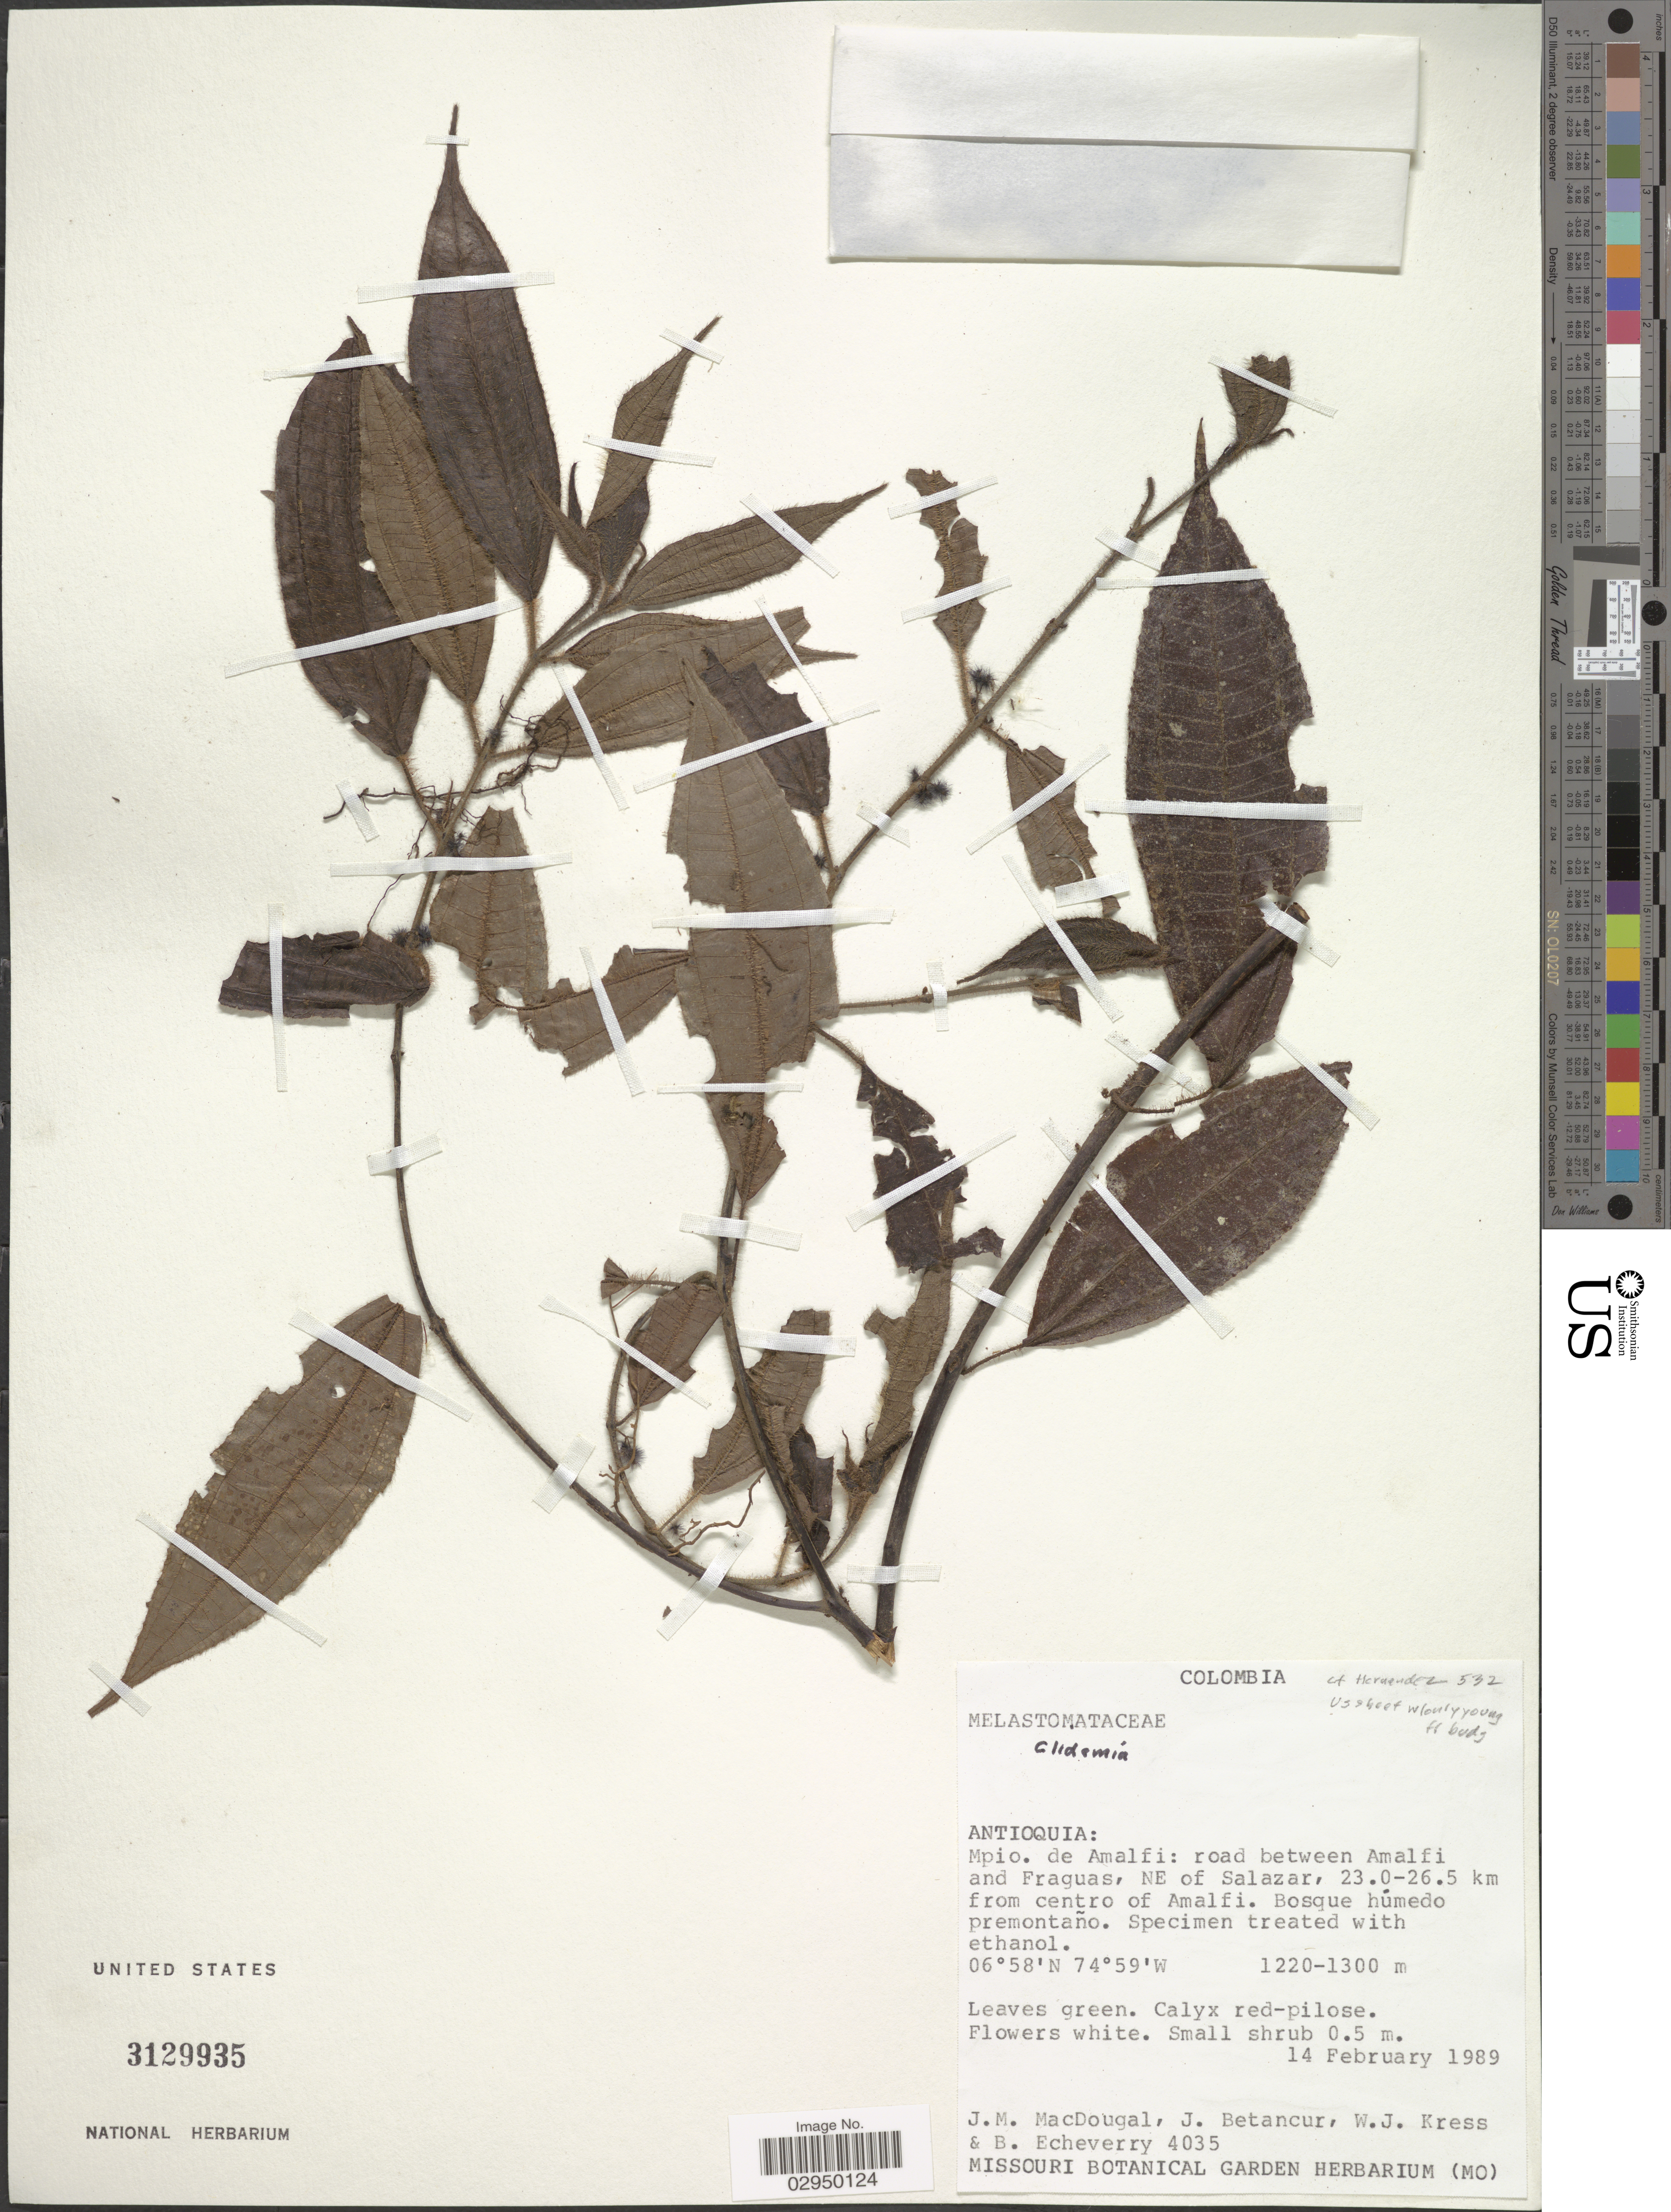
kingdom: Plantae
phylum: Tracheophyta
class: Magnoliopsida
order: Myrtales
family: Melastomataceae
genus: Clidemia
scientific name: Clidemia sp.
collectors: J. M. MacDougal, J. Betancur, W. J. Kress & B. Echeverry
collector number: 4035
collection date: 1989-02-14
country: Colombia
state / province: Antioquia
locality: Mpio. de Amalfi: road between Amalfi and Fraguas, NE of Salazar, 23.0-26.5 km from centro of Amalfi.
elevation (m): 1220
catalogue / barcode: US 3129935